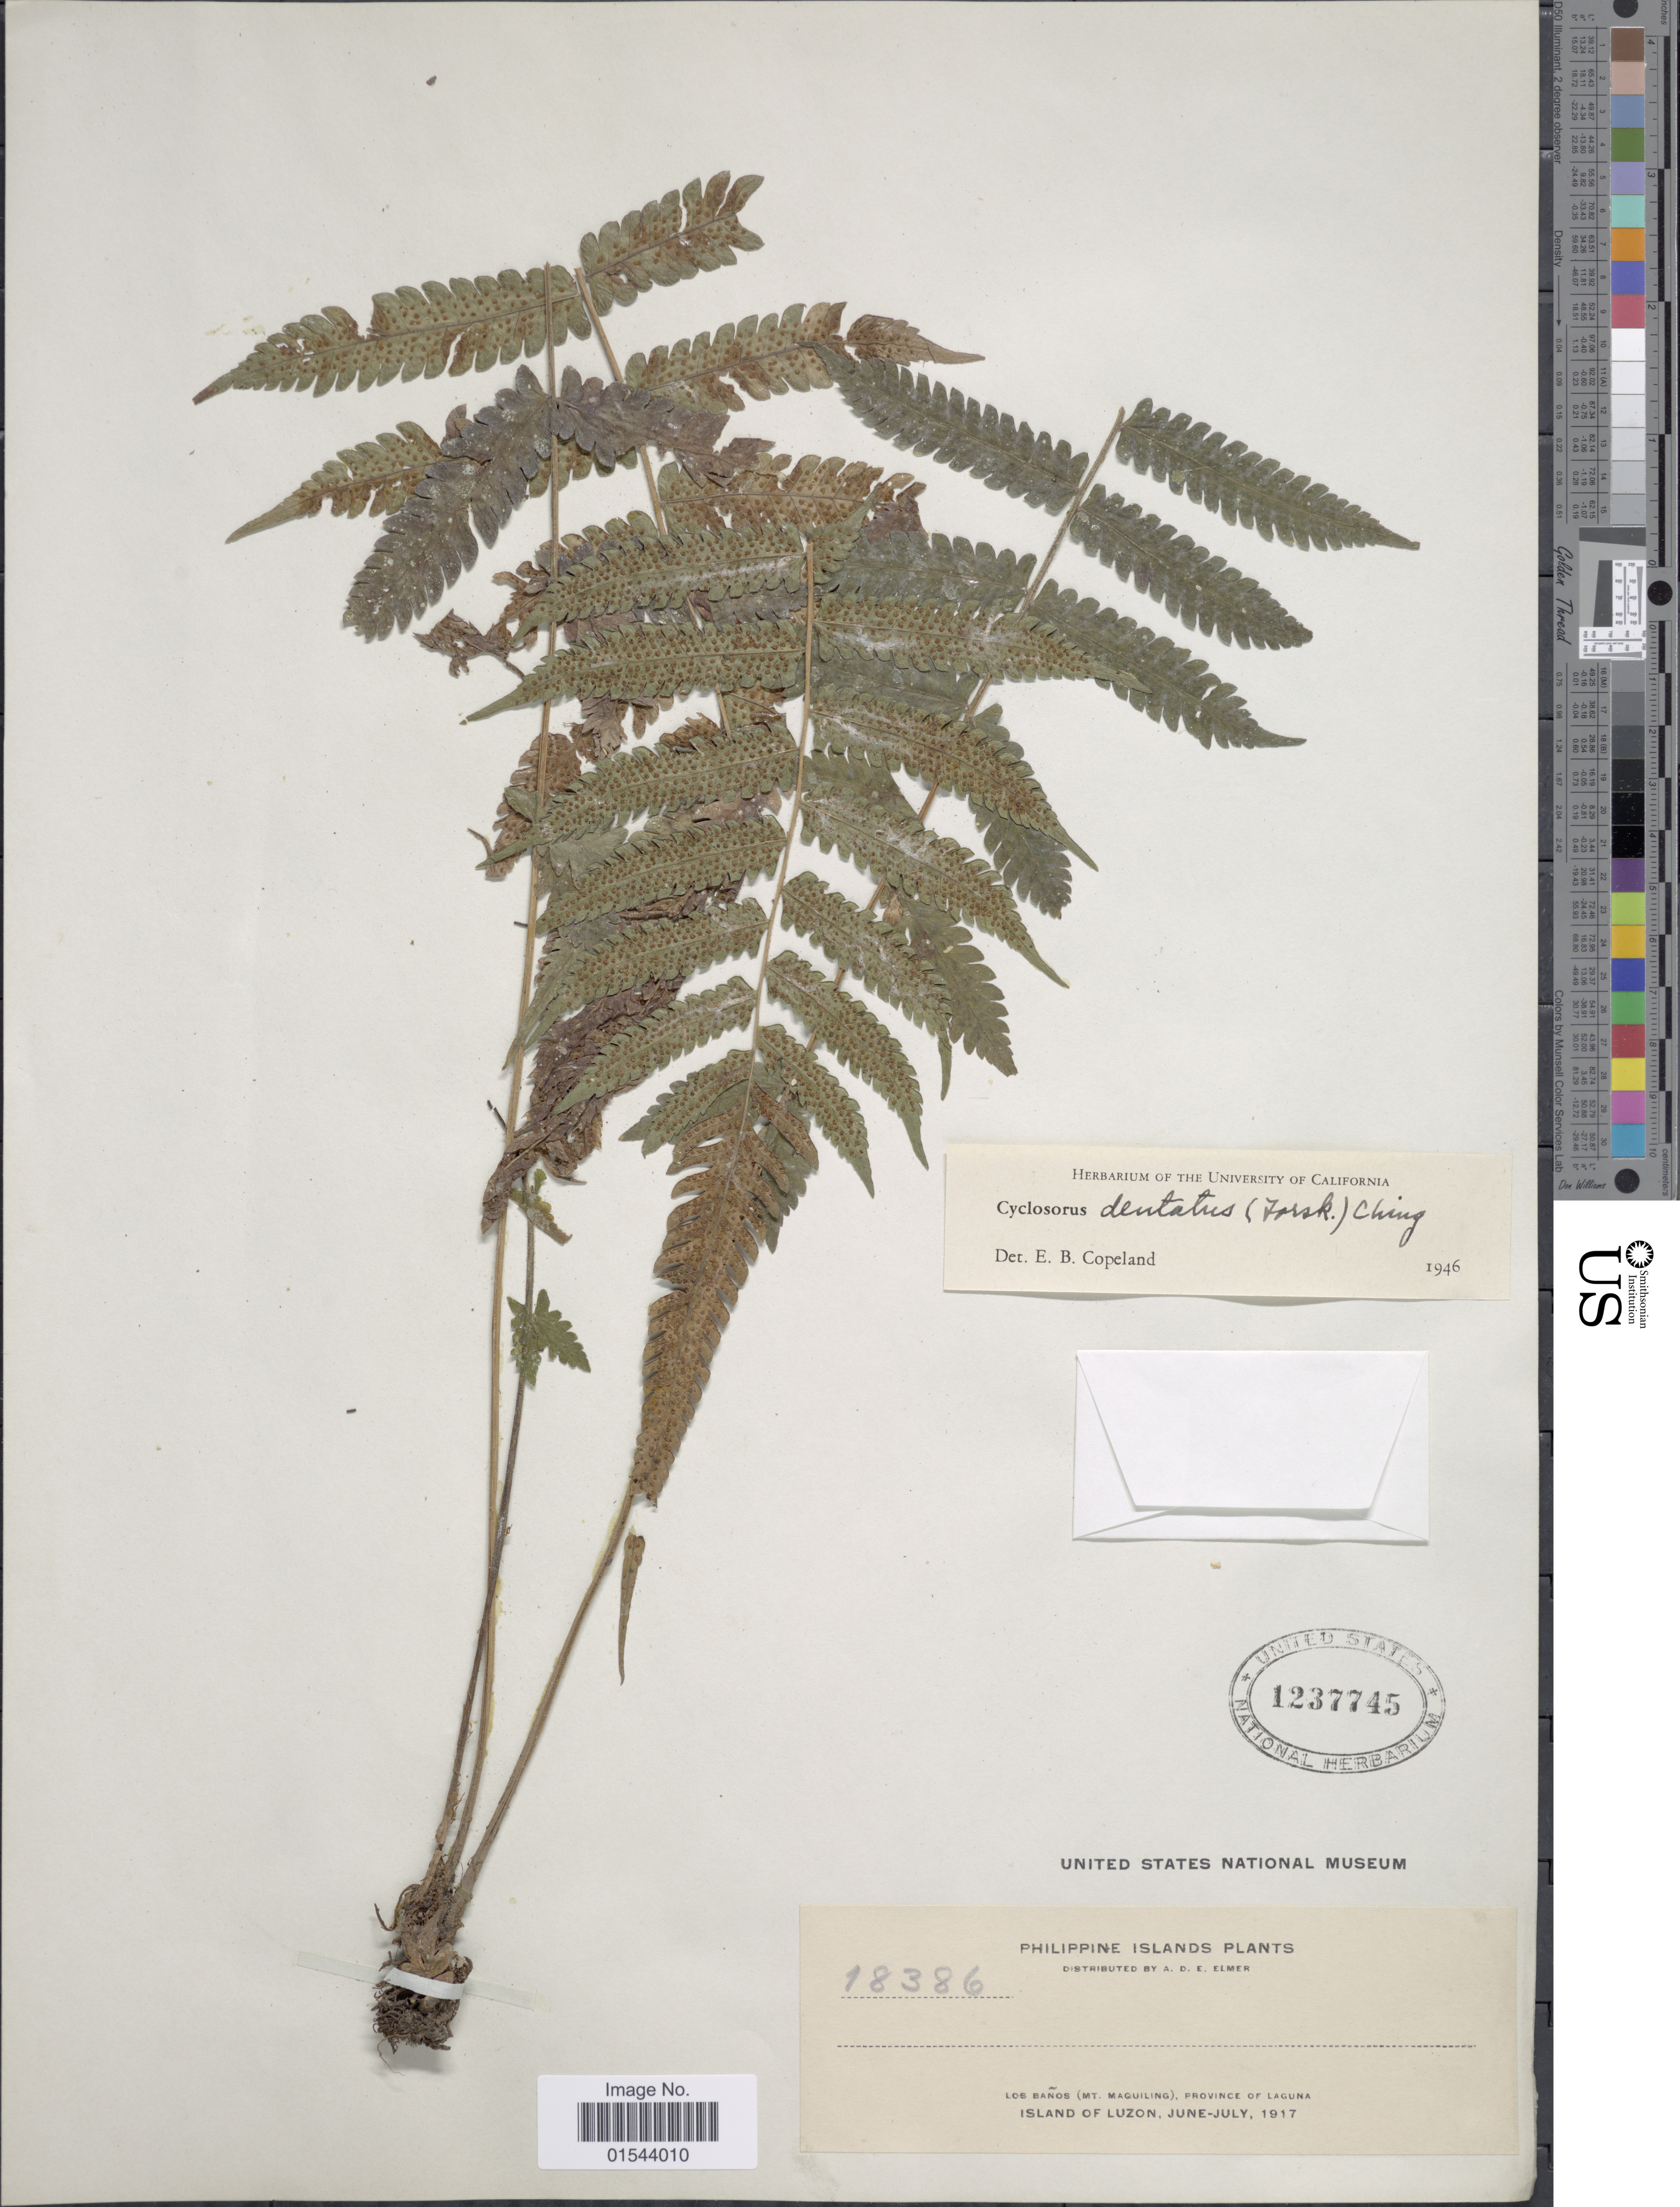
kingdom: Plantae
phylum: Tracheophyta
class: Polypodiopsida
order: Polypodiales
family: Thelypteridaceae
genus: Christella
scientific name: Christella dentata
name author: (Forssk.) Brownsey & Jermy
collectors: A. D. E. Elmer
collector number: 18386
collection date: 1917-06/1917-07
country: Philippines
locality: Philippine Islands, Los Baños (Mt. Maquiling), Province of Laguna, Island of Luzon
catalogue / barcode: US 1237745